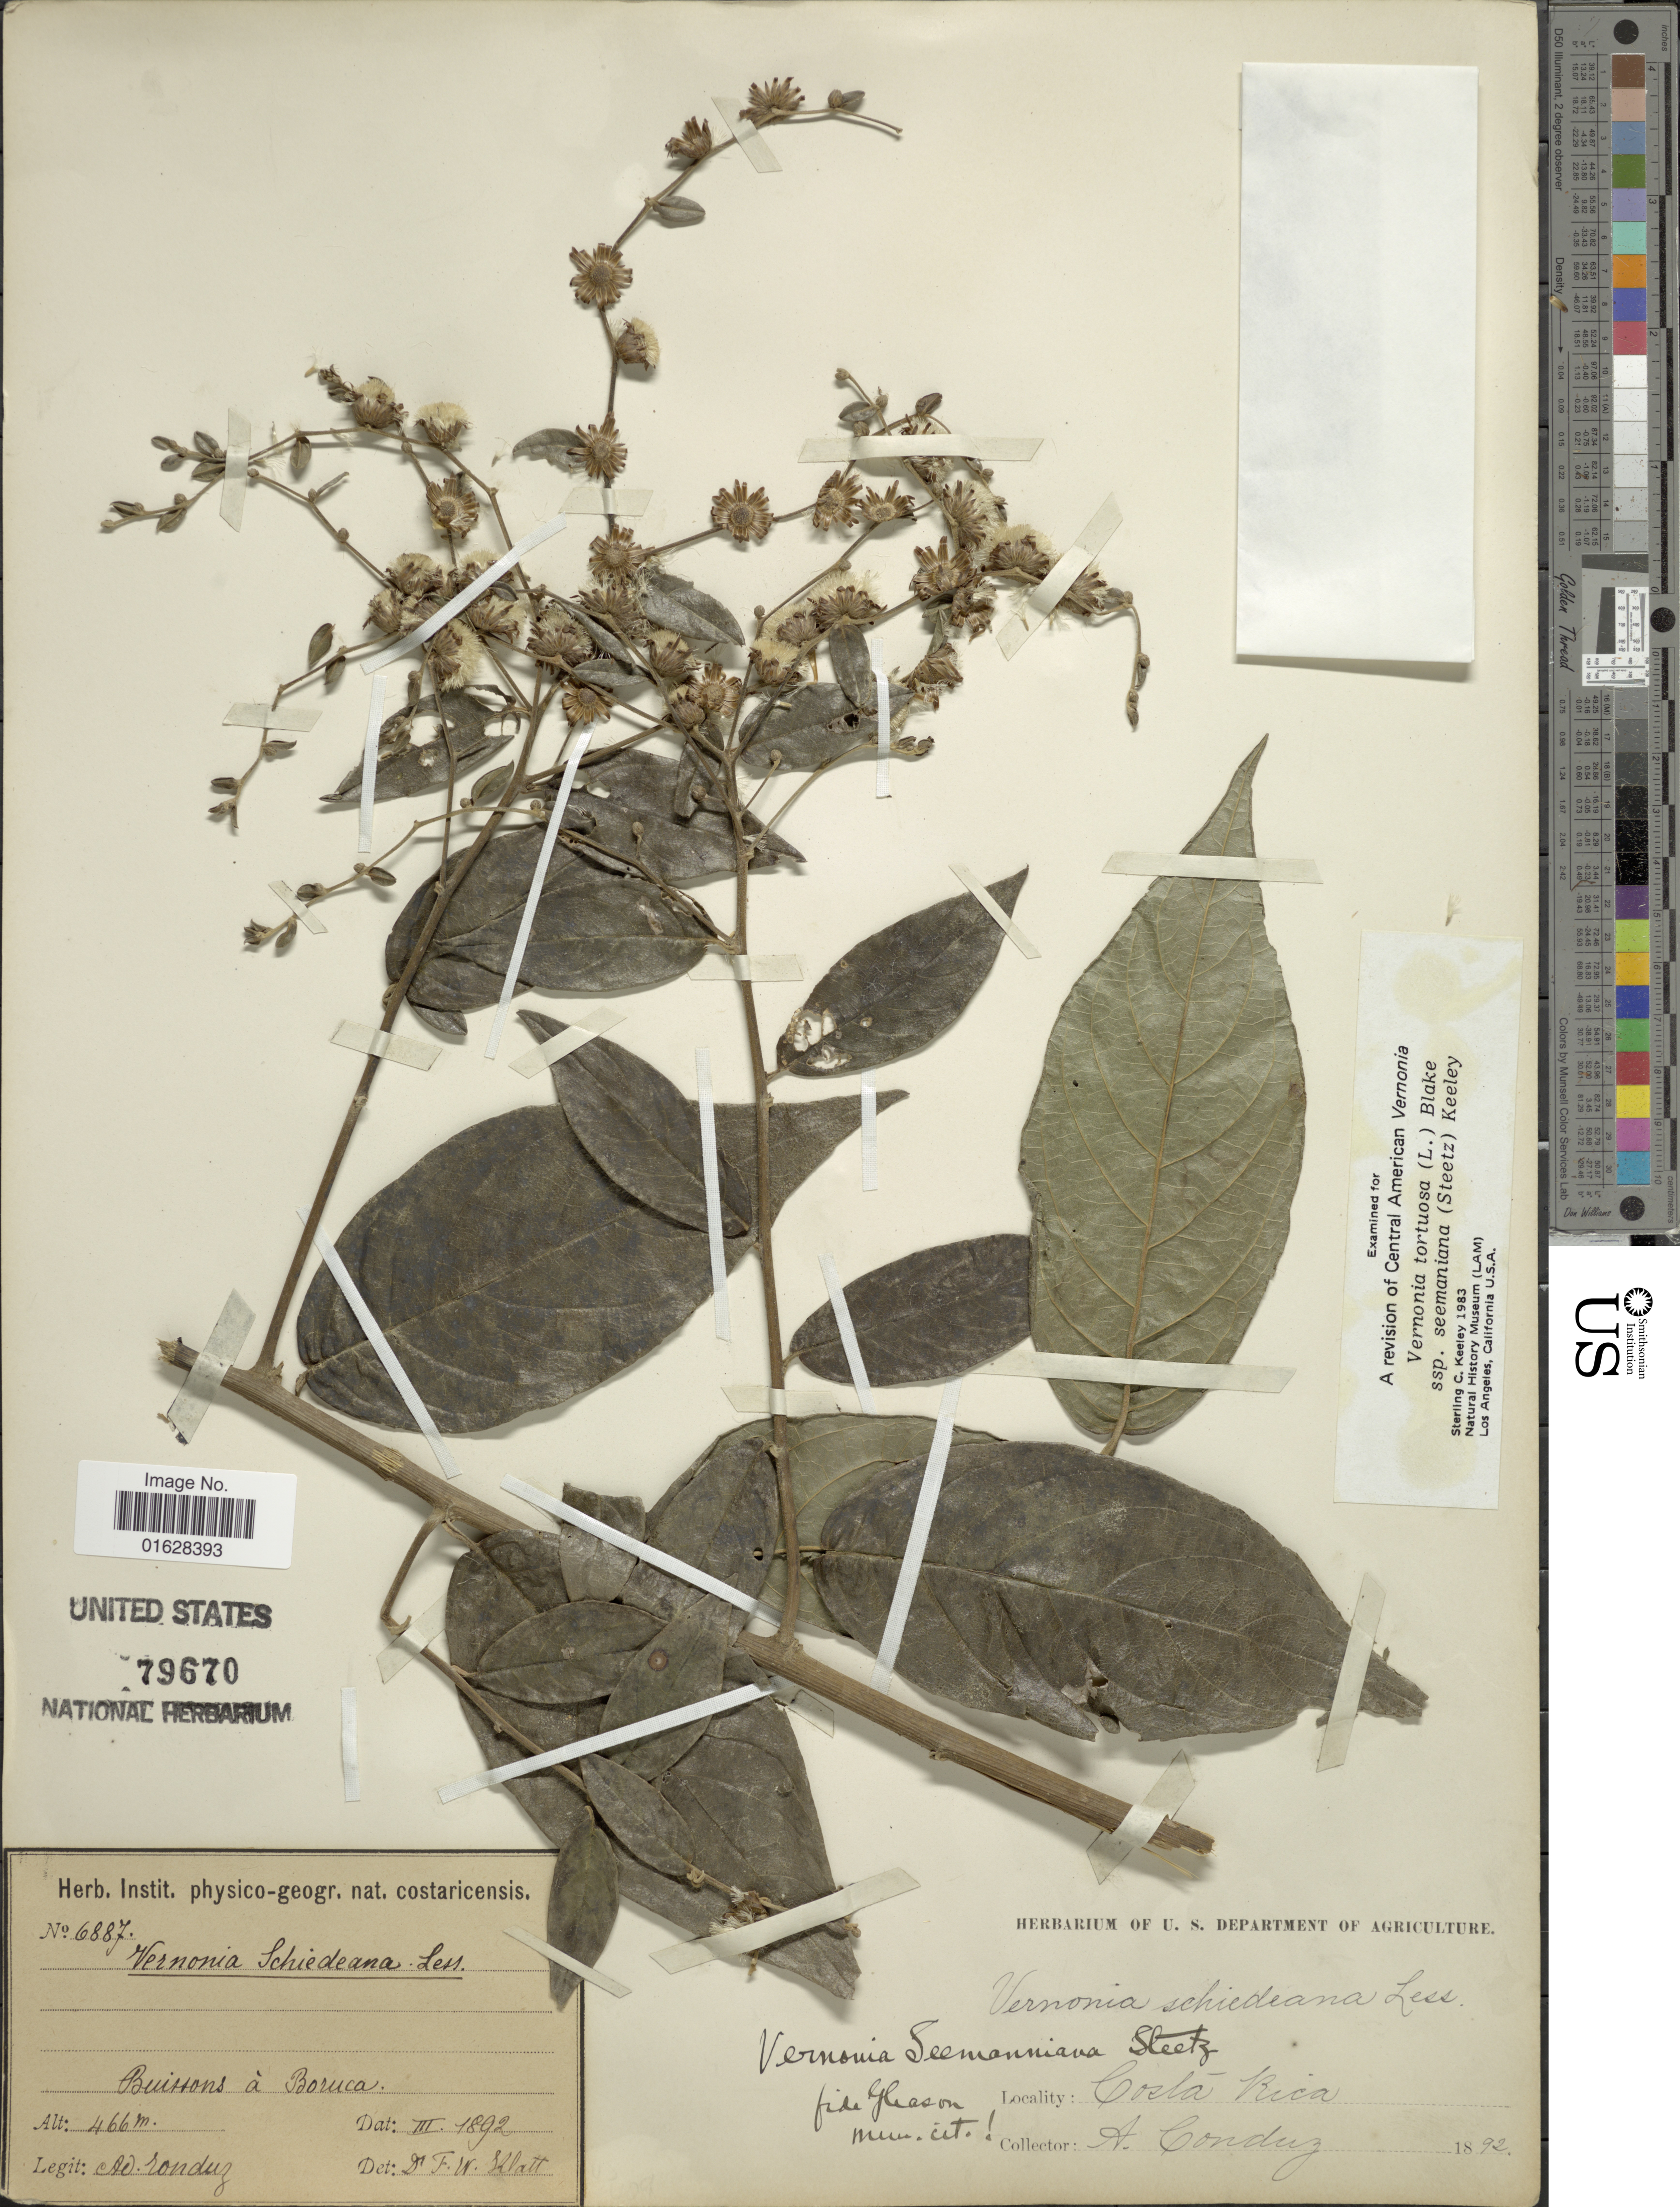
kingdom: Plantae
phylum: Tracheophyta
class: Magnoliopsida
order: Asterales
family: Asteraceae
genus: Lepidaploa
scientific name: Lepidaploa tortuosa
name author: (L.) H. Rob.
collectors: A. Tonduz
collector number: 6887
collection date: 1892-03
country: Costa Rica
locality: Buissons a Boruca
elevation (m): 466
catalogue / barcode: US 79670